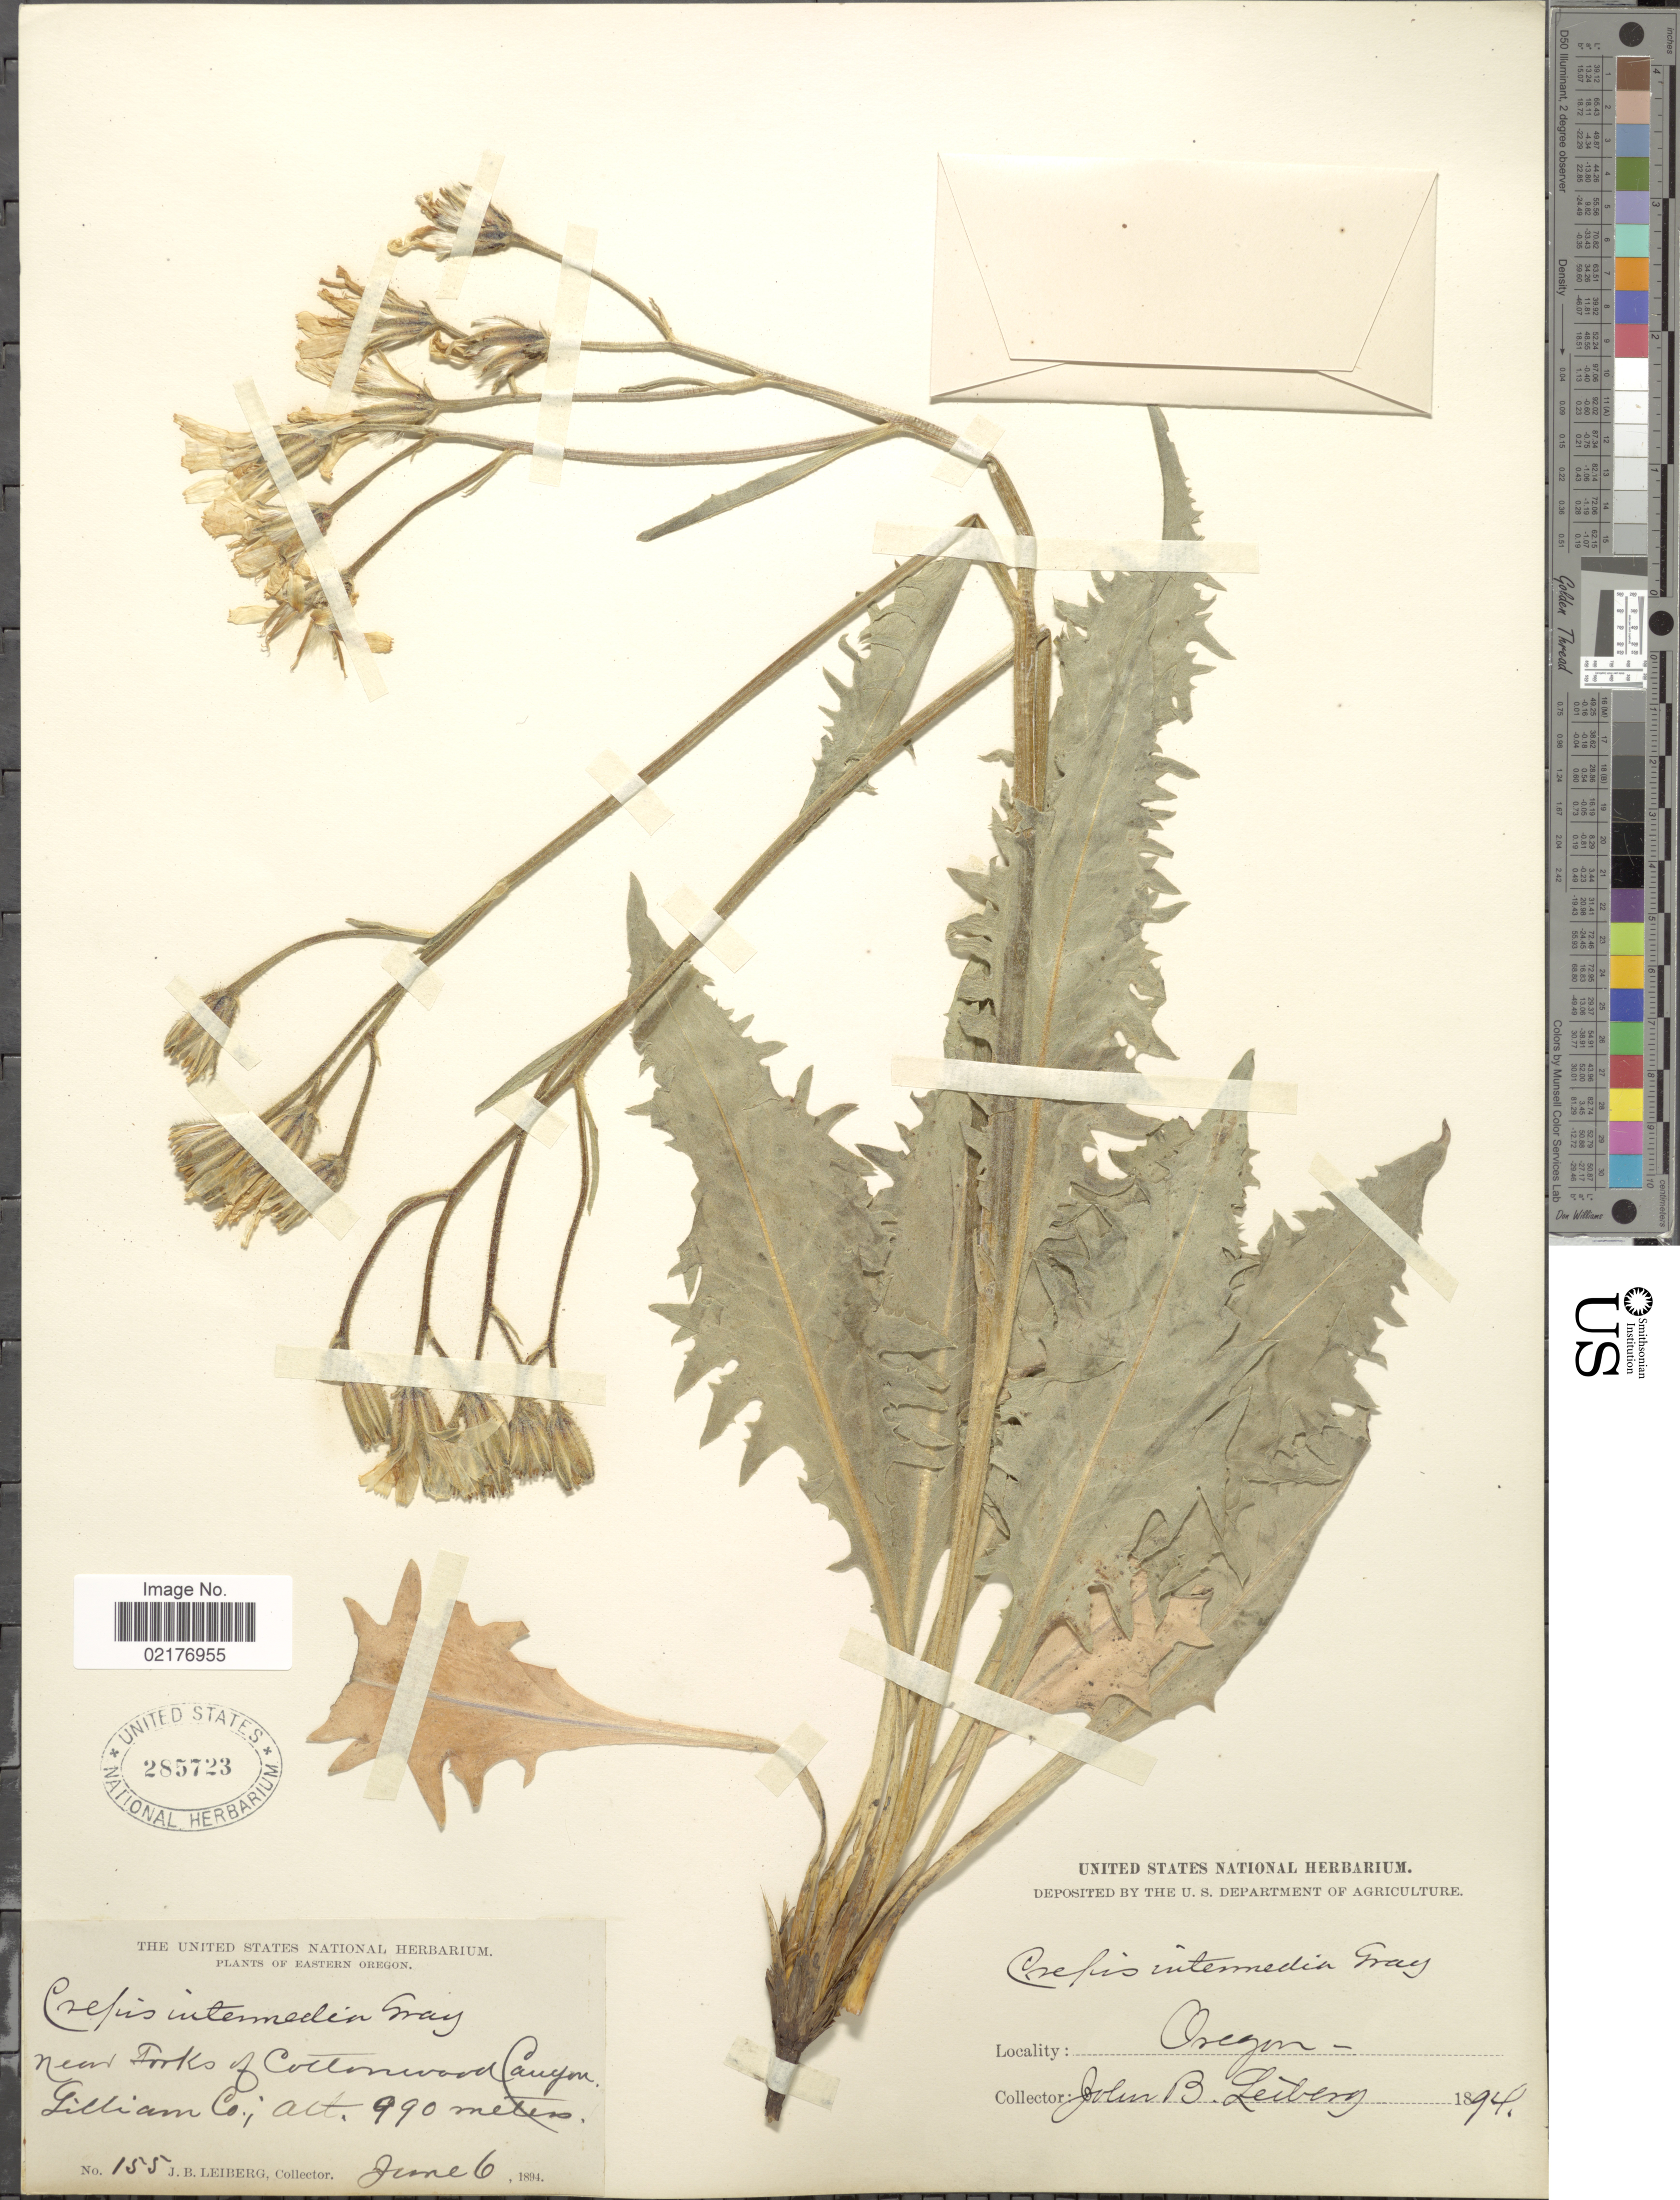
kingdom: Plantae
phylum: Tracheophyta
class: Magnoliopsida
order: Asterales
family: Asteraceae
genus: Crepis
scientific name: Crepis intermedia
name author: A. Gray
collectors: J. B. Leiberg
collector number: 155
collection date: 1894-06-06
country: United States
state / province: Oregon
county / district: Gilliam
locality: Eastern Oregon, Near Forks of Cottonwood Canyon, Gilliam Co.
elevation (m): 990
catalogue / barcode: US 285723